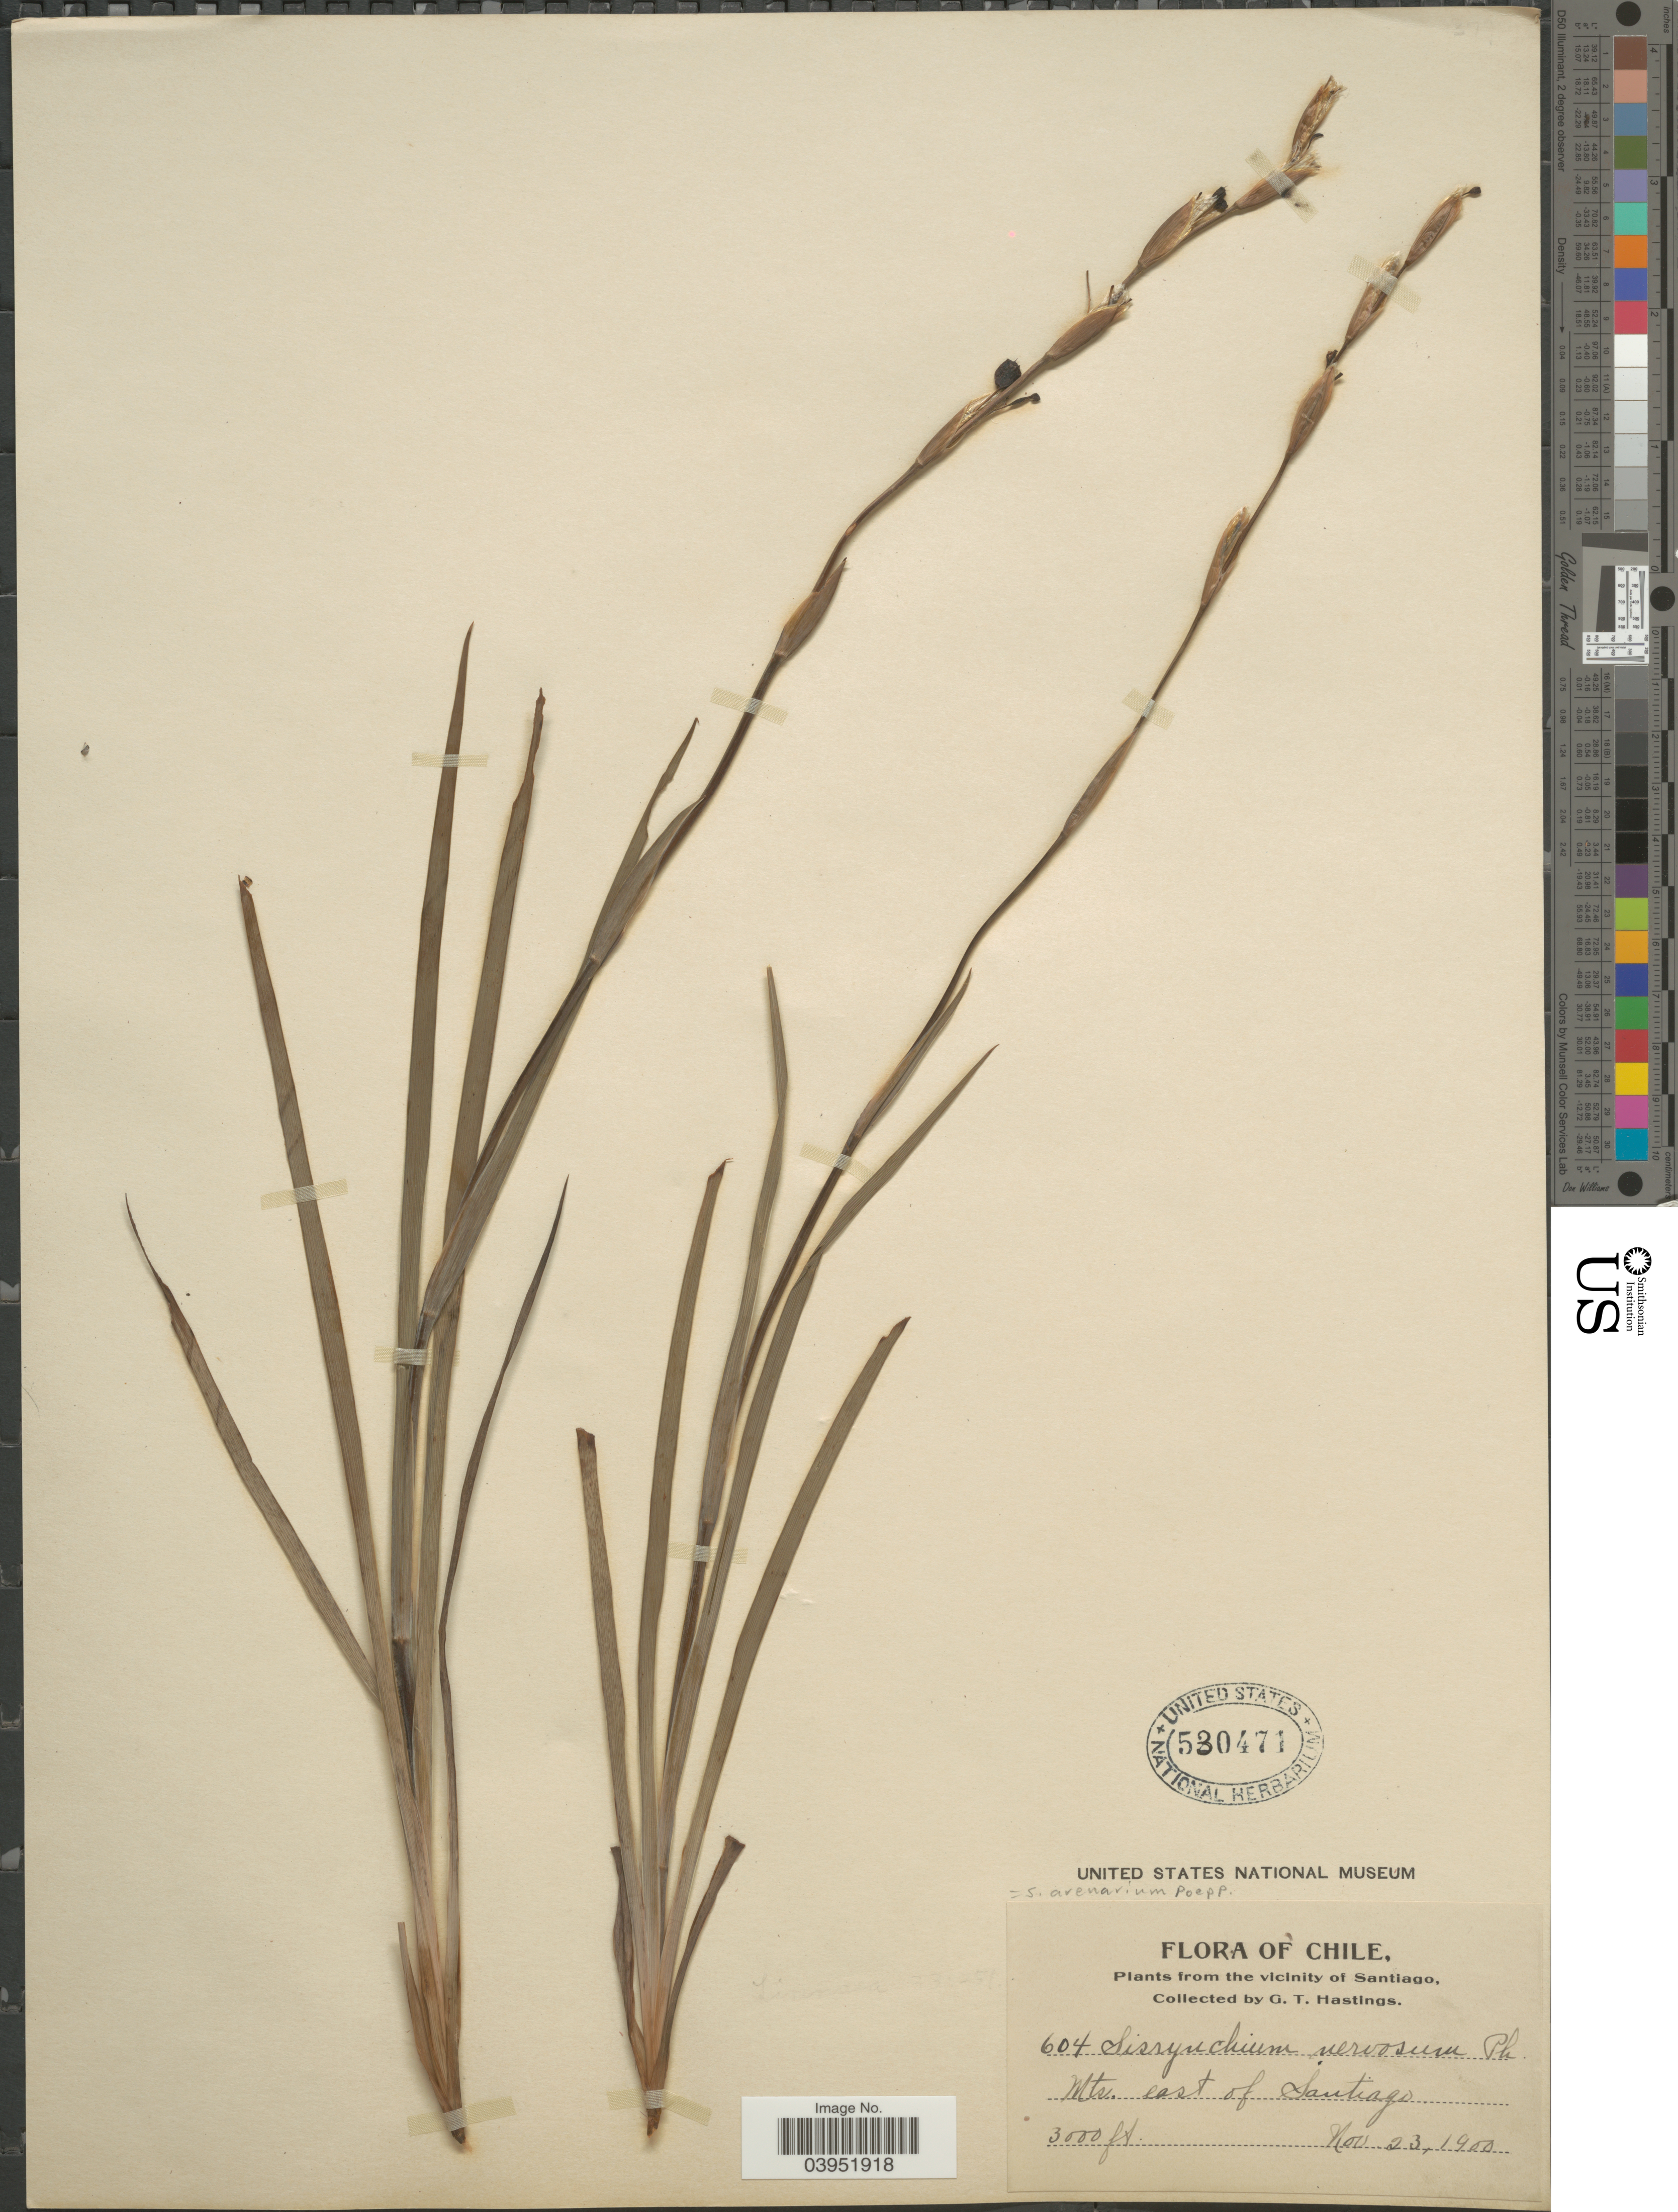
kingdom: Plantae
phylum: Tracheophyta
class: Liliopsida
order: Asparagales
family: Iridaceae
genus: Sisyrinchium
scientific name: Sisyrinchium arenarium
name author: Poepp.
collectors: G. Hastings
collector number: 604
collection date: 1900-11-23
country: Chile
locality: The vicinity of Santiago. Mts. east of Santiago.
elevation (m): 914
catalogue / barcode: US 530471